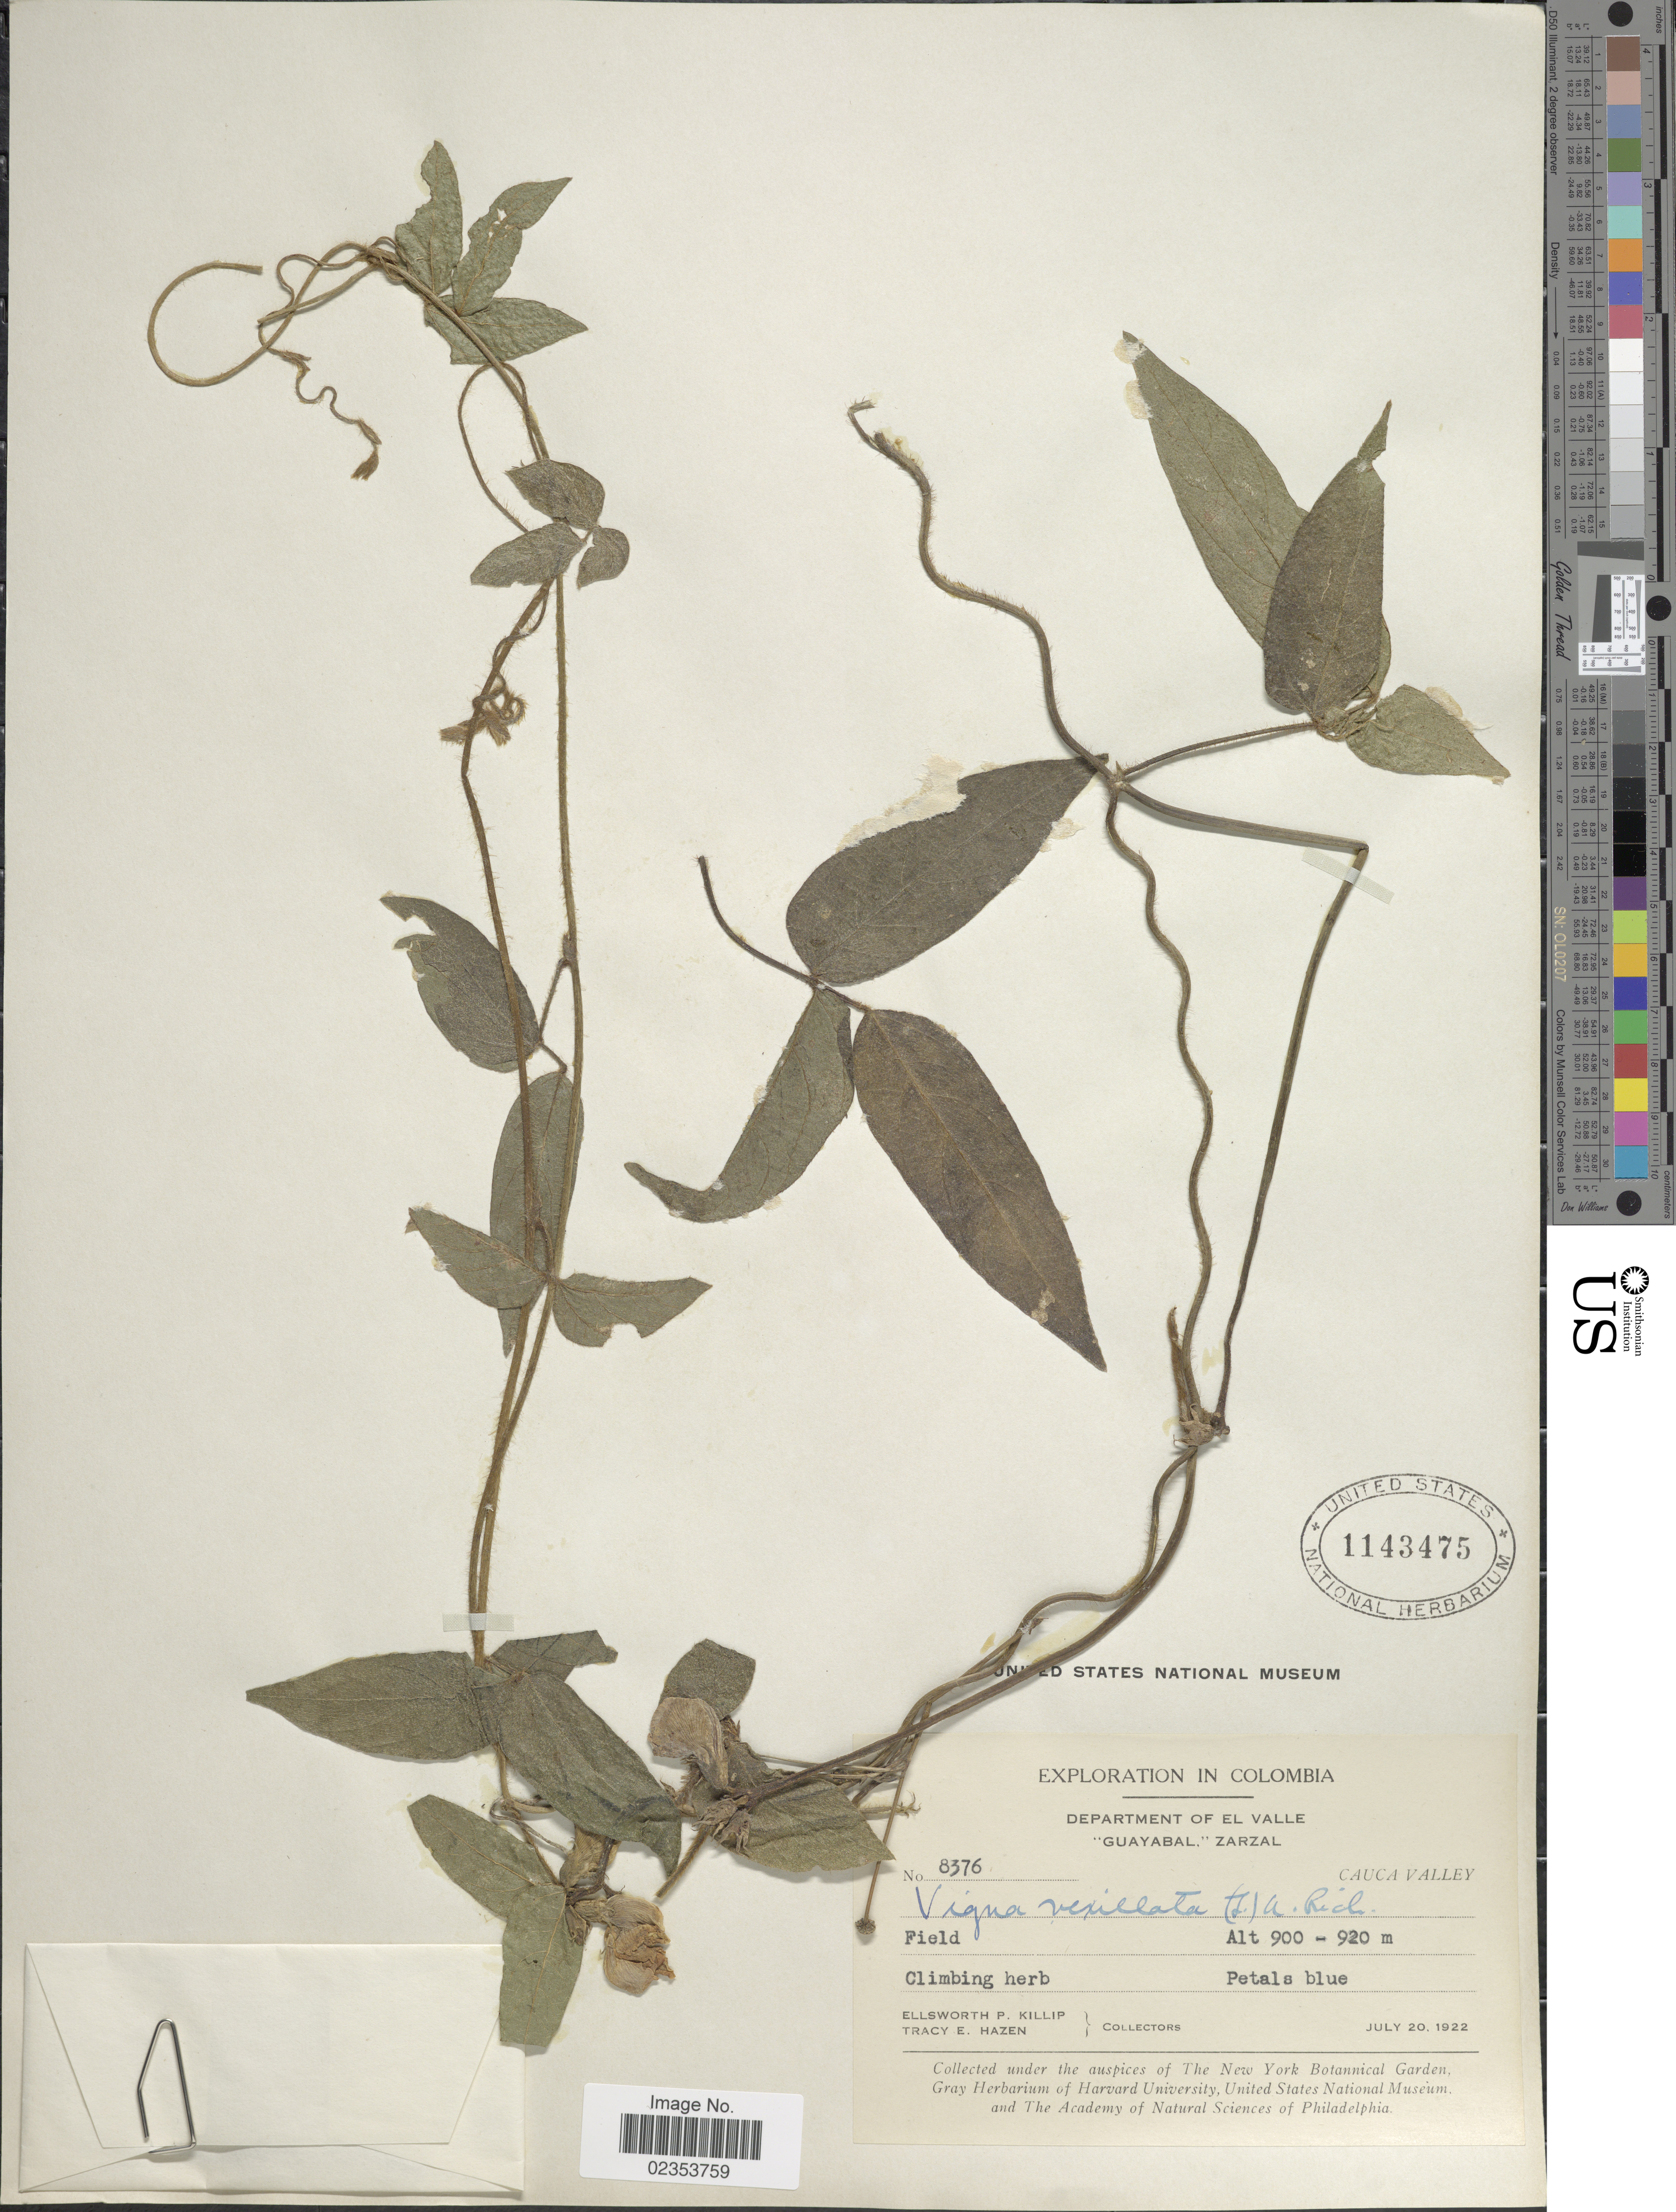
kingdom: Plantae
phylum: Tracheophyta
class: Magnoliopsida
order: Fabales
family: Fabaceae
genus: Vigna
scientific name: Vigna vexillata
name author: (L.) A. Rich.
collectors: E. P. Killip & T. E. Hazen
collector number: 8376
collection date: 1922-07-20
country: Colombia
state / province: Valle del Cauca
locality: Department of El Valle "Guayabal" Zrazal. Cauca Valley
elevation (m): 900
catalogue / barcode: US 1143475